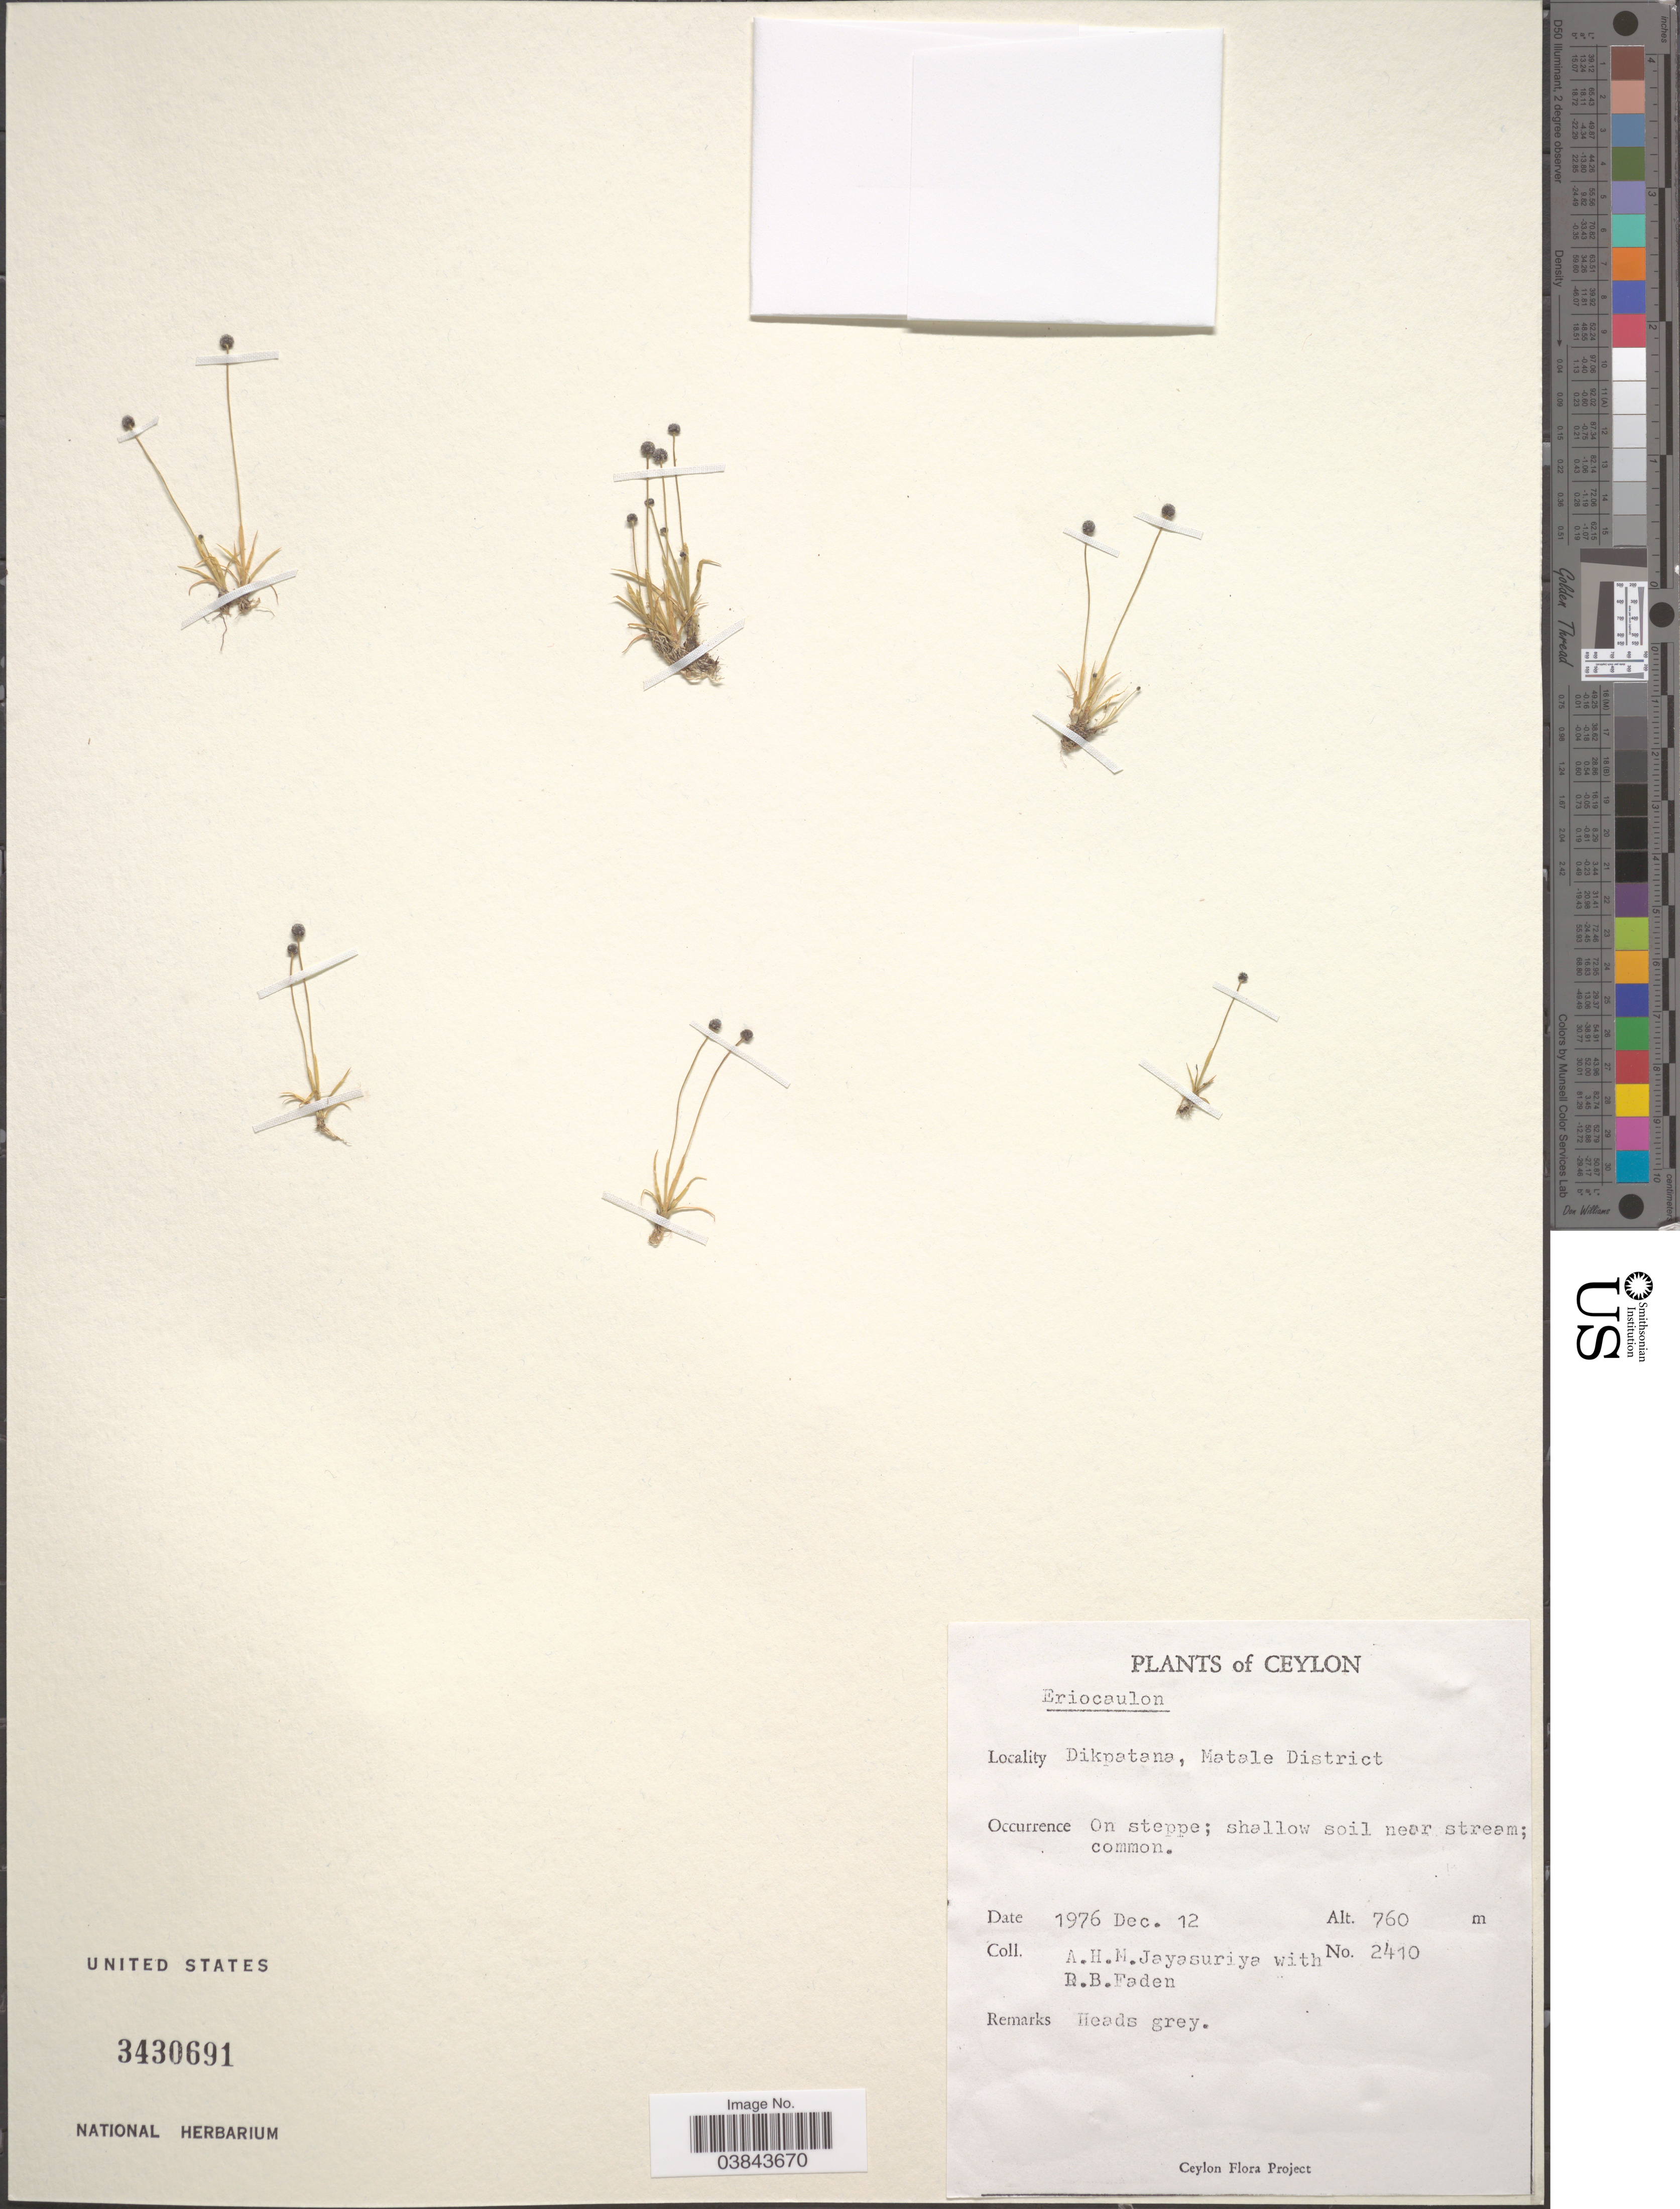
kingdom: Plantae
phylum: Tracheophyta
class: Liliopsida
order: Poales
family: Eriocaulaceae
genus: Eriocaulon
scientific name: Eriocaulon sp.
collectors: A. H. Jayasuriya & R. B. Faden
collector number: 2410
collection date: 1976-12-12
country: Sri Lanka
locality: Ceylon. Dikpatana, Matale District.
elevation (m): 760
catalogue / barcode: US 3430691